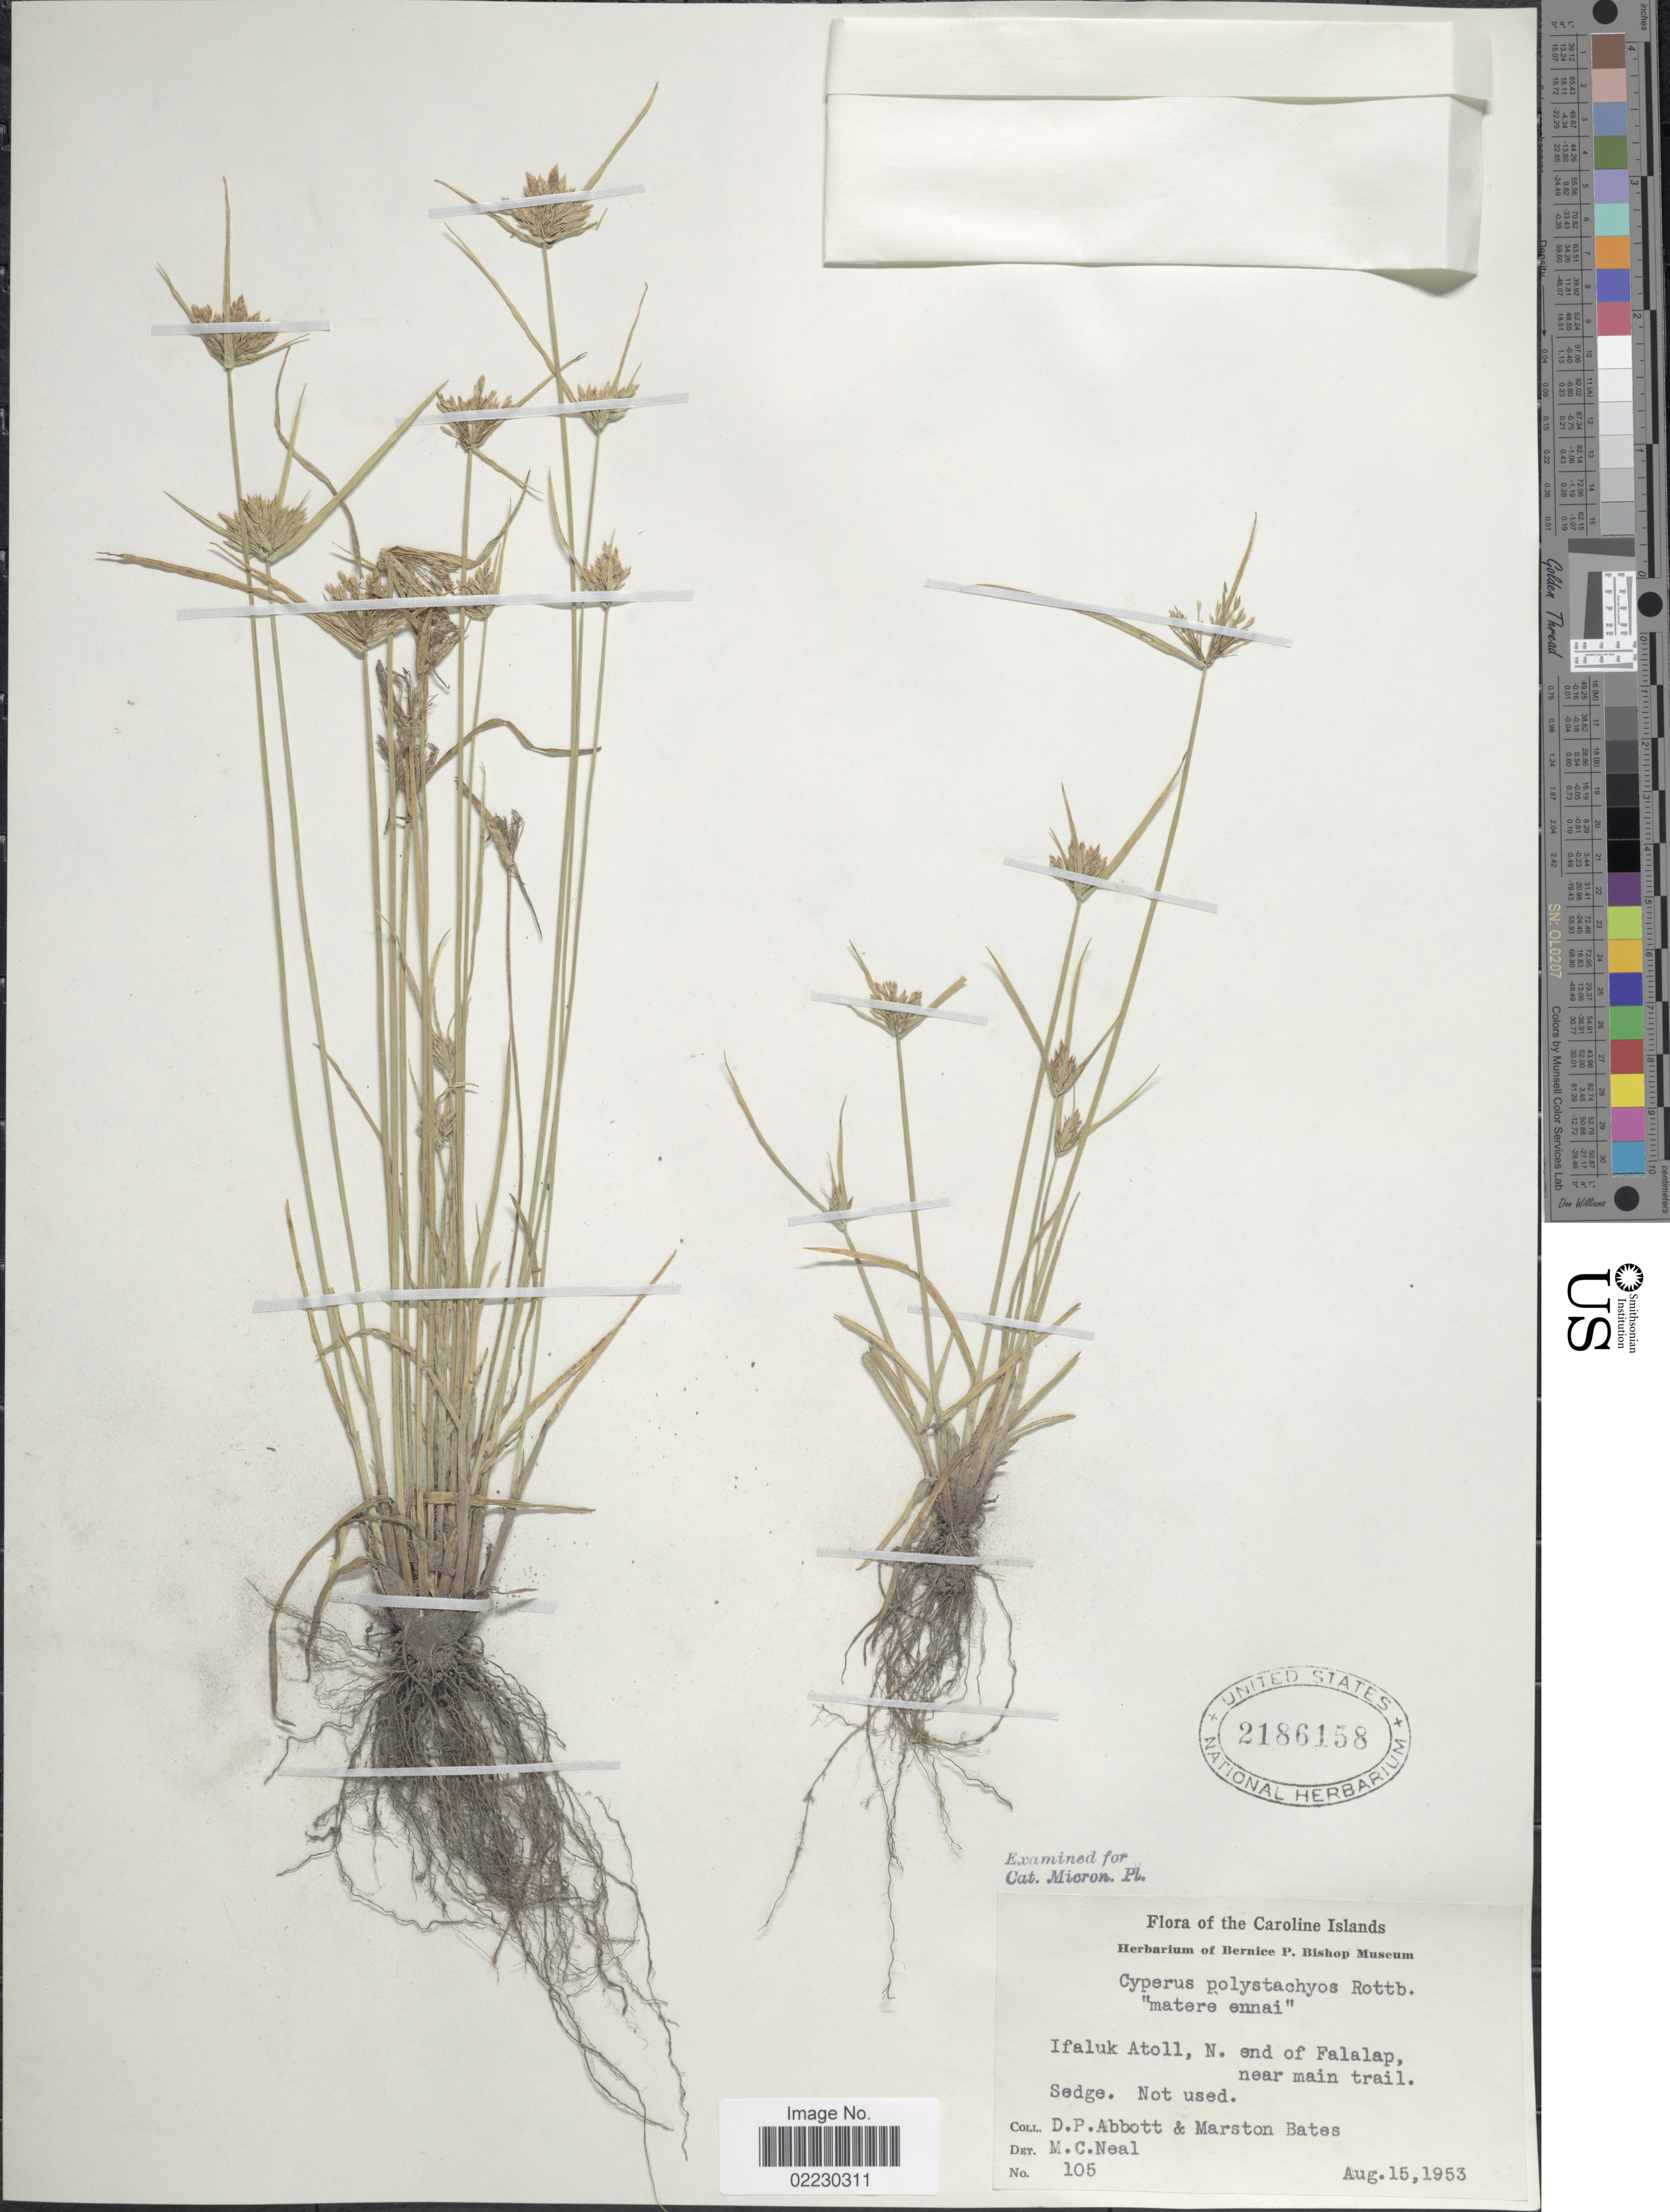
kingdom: Plantae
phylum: Tracheophyta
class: Liliopsida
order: Poales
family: Cyperaceae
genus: Cyperus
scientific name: Cyperus polystachyos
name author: Rottb.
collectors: D. P. Abbott & M. Bates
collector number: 105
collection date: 1953-08-15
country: Kiribati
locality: Caroline Islands, Ifaluk Atoll, N. end of Falalap, near main trail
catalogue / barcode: US 2186158